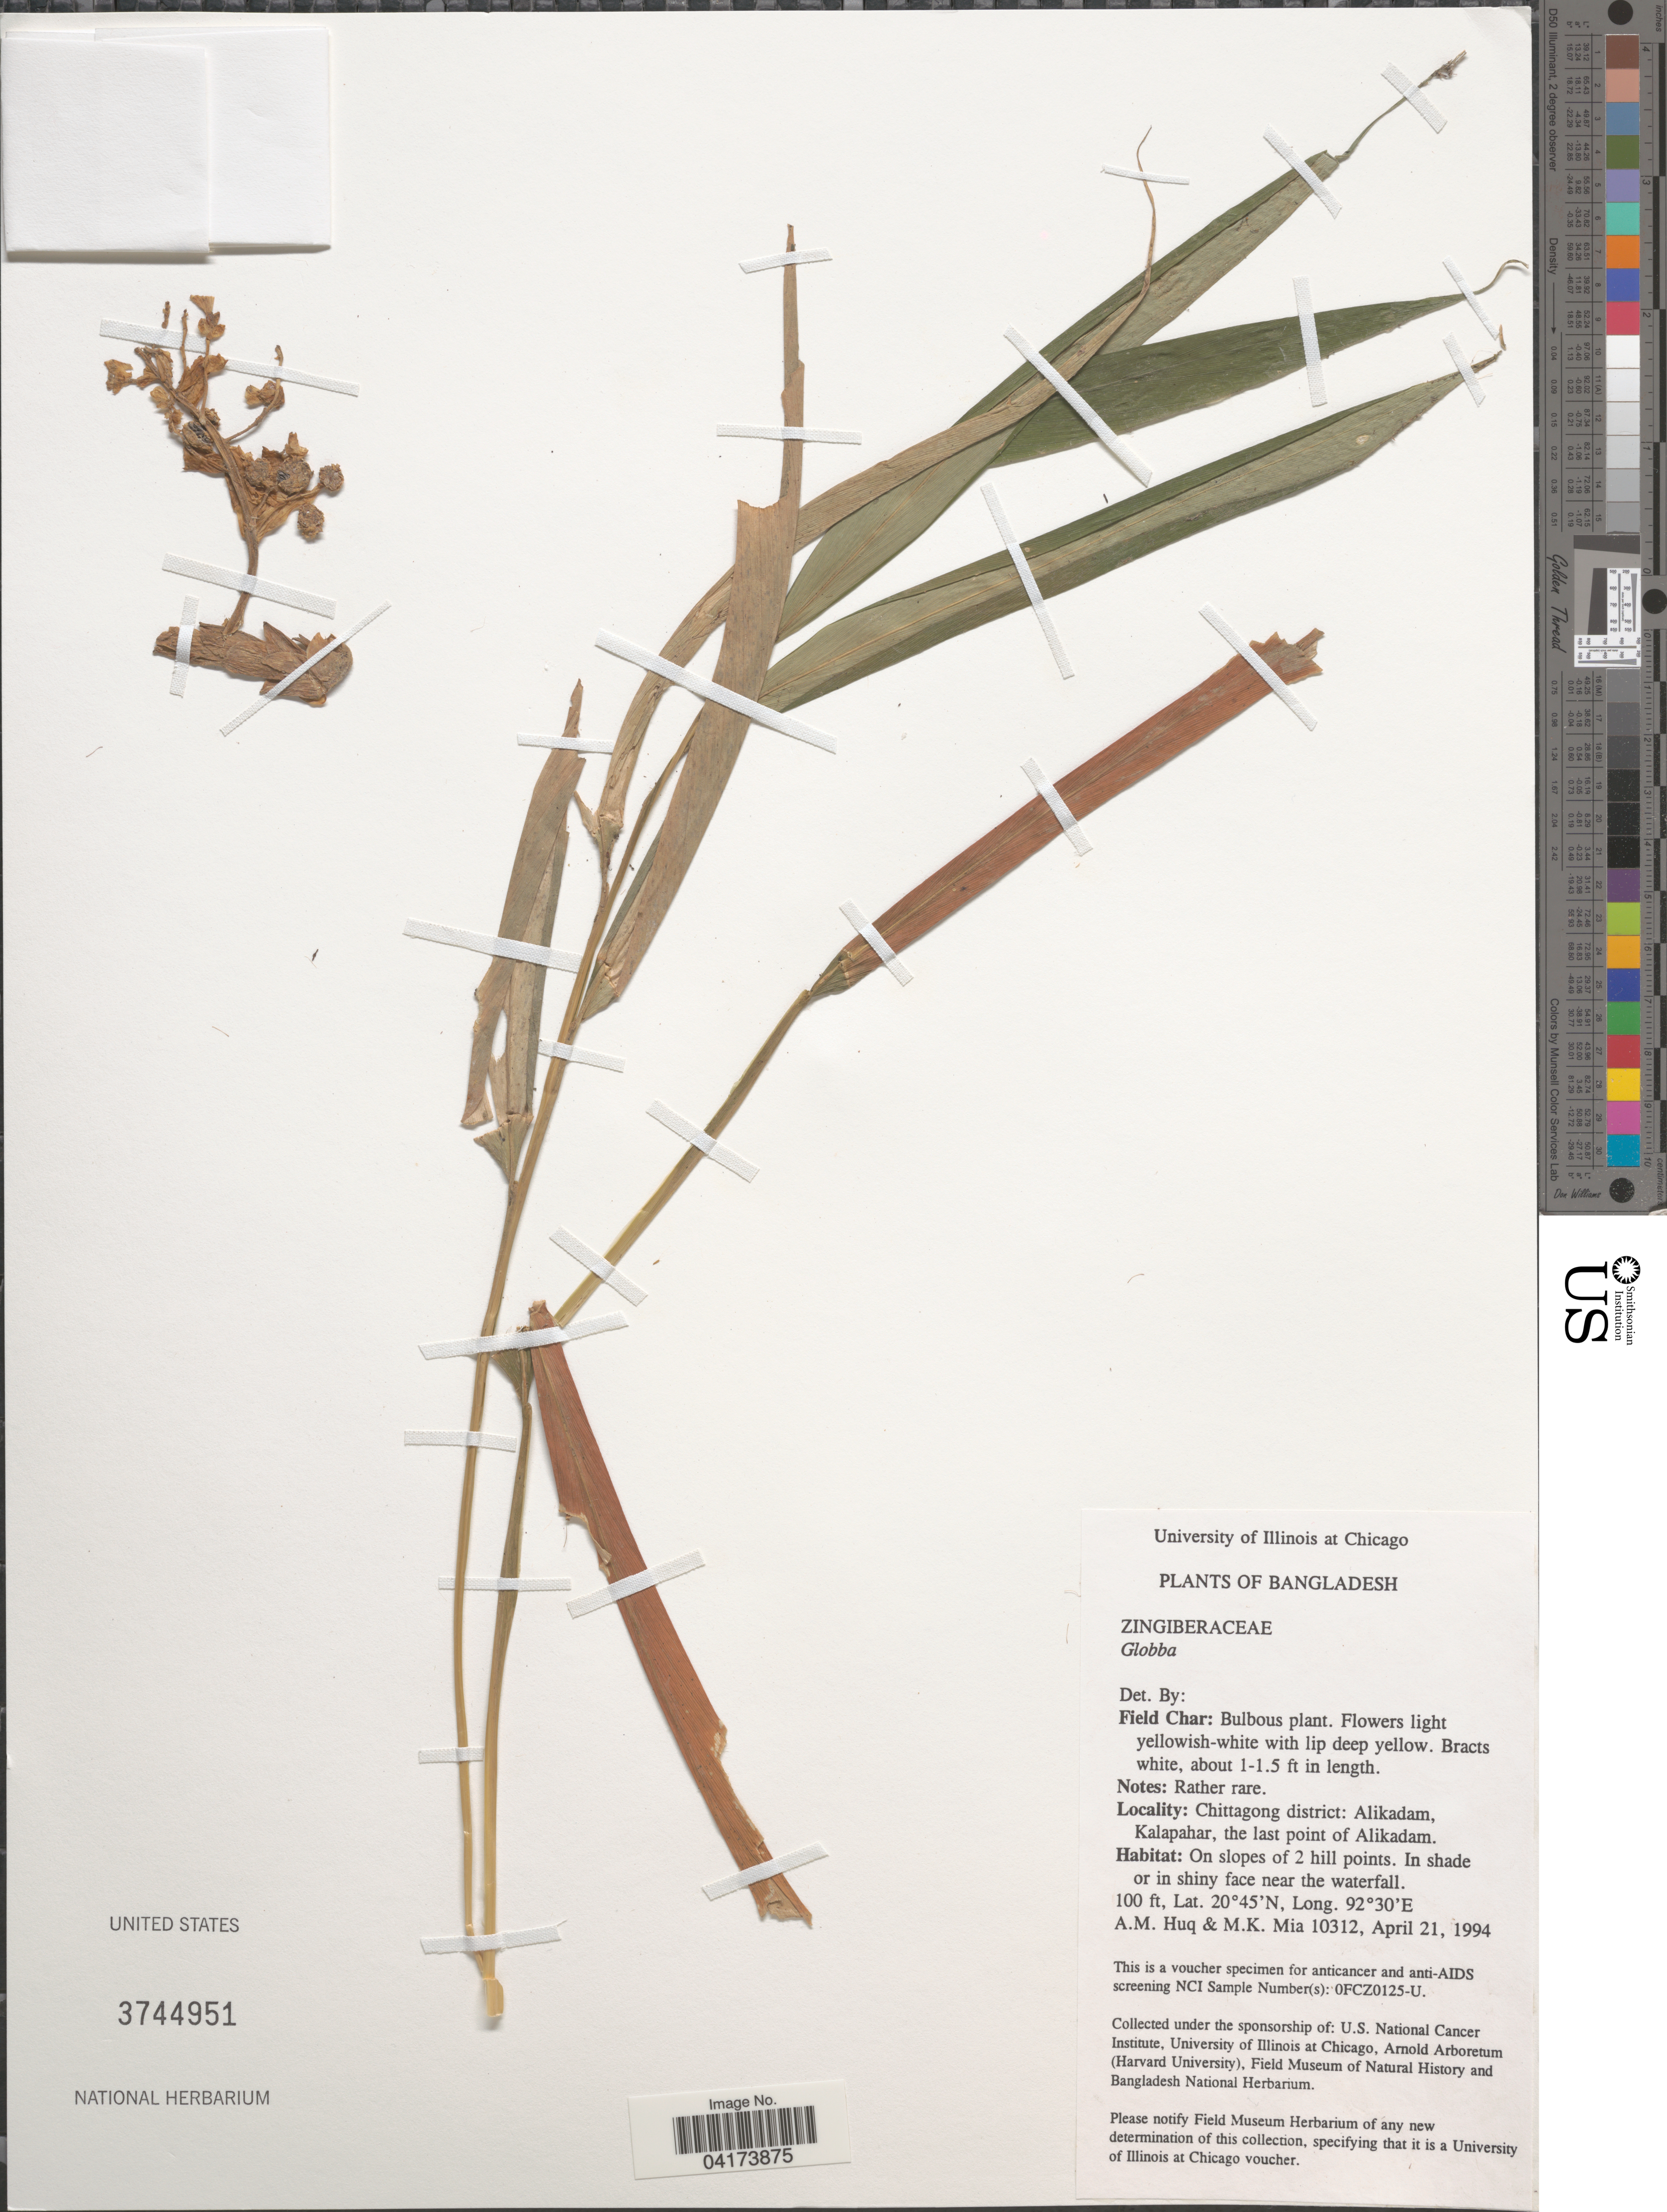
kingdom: Plantae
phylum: Tracheophyta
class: Liliopsida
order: Zingiberales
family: Zingiberaceae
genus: Globba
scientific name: Globba sp.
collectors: A. M. Huq & M. Mia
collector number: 10312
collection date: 1994-04-21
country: Bangladesh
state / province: Chittagong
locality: Chittagong district: Alikadam, Kalaphar, the last point of Alikadam. On slopes of 2 hill points.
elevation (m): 30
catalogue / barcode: US 3744951